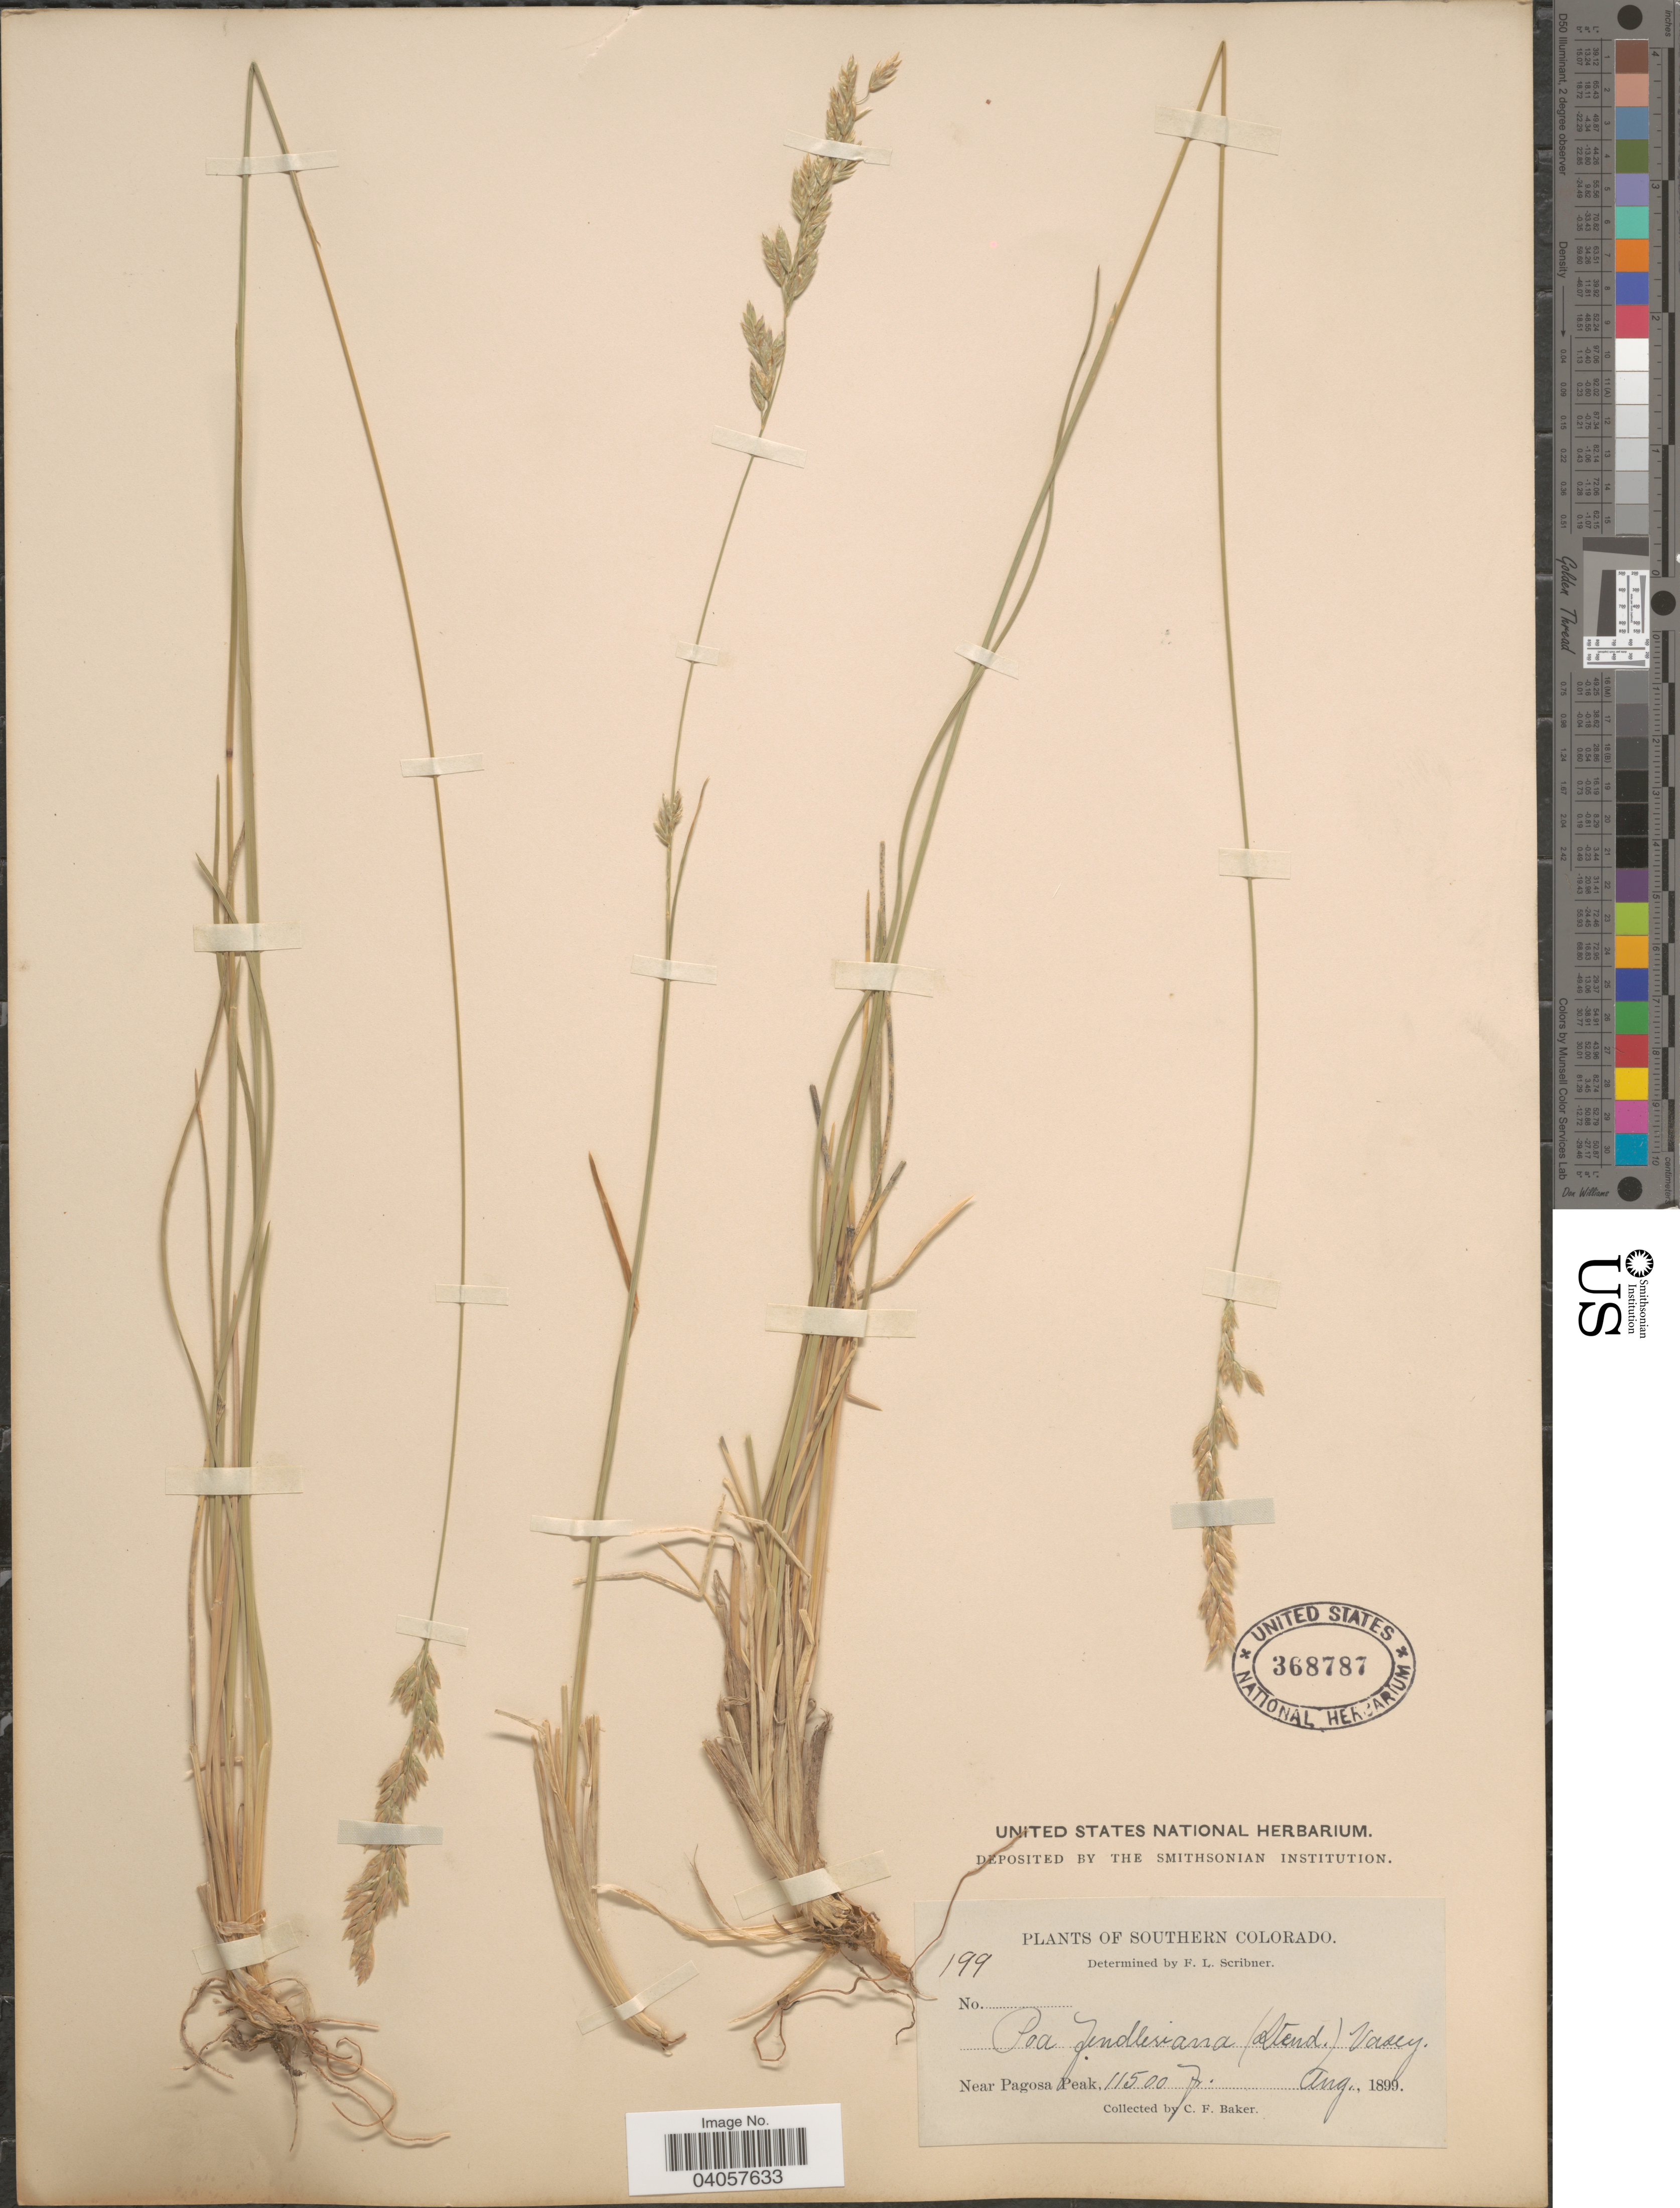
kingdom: Plantae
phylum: Tracheophyta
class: Liliopsida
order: Poales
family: Poaceae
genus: Poa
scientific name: Poa fendleriana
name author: (Steud.) Vasey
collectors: C. F. Baker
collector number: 199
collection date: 1899-08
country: United States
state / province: Colorado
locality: Southern Colorado. Near Pagosa Peak.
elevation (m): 3505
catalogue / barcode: US 368787